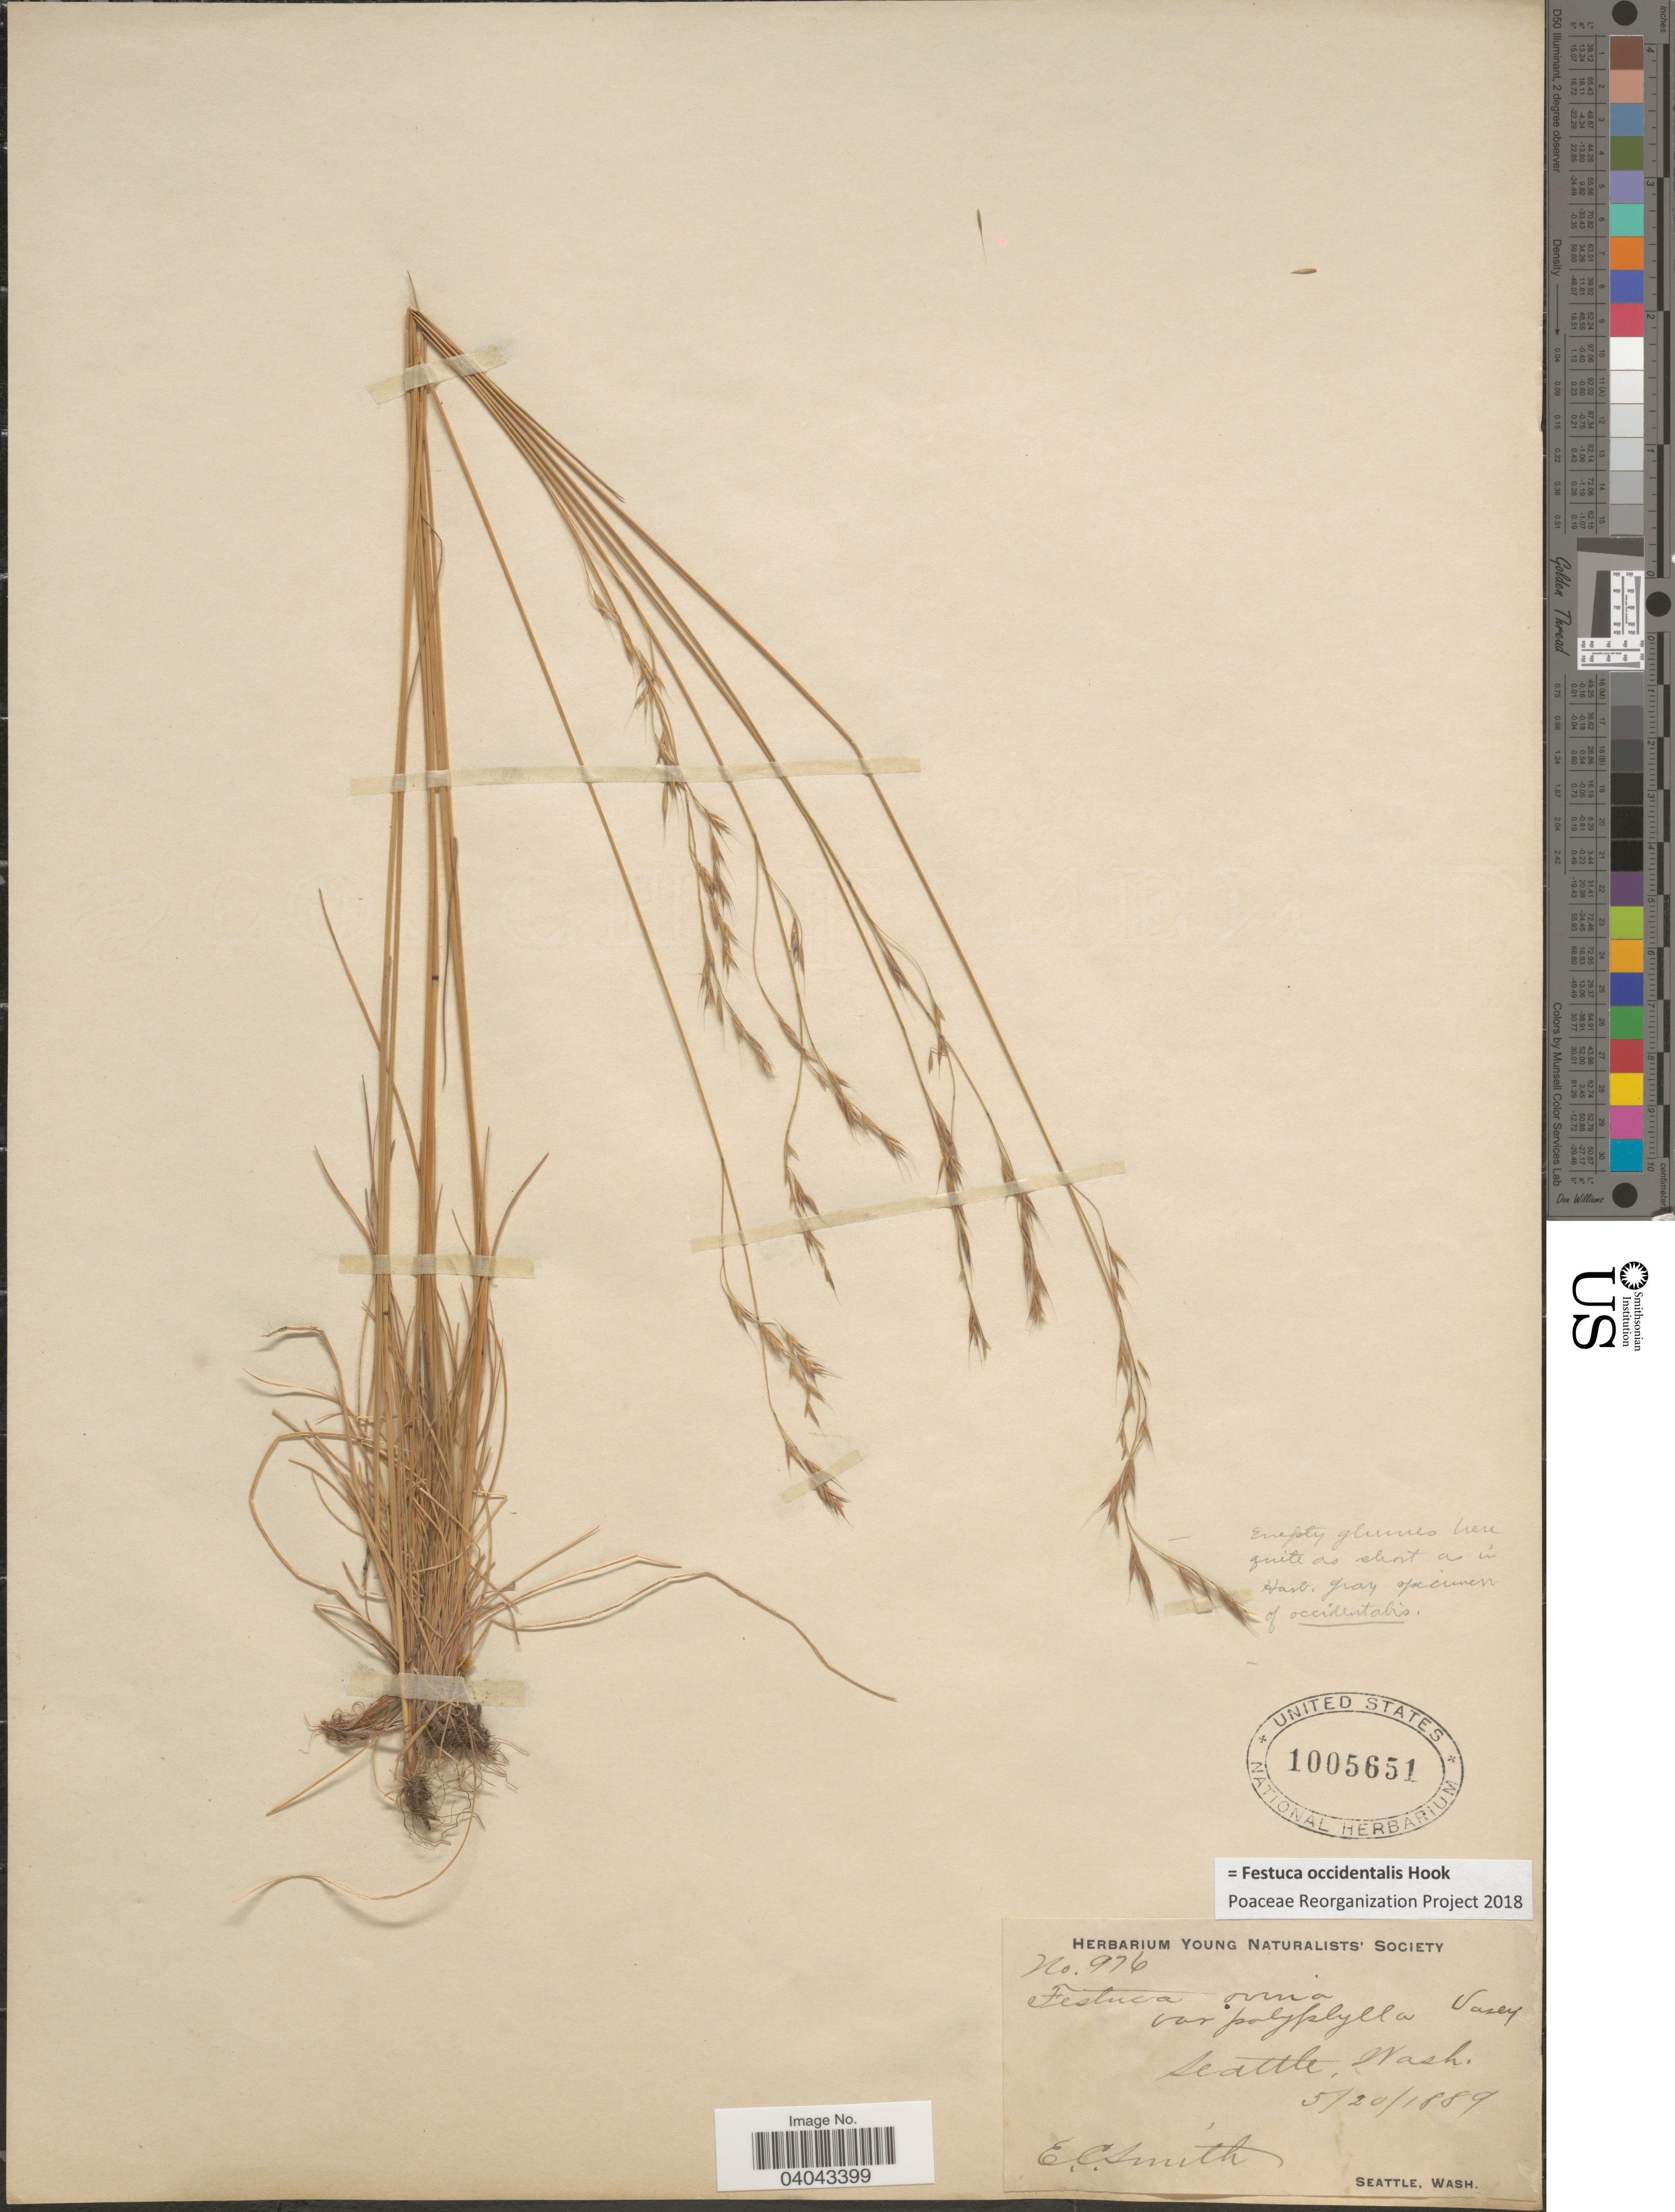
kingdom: Plantae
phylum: Tracheophyta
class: Liliopsida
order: Poales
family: Poaceae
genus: Festuca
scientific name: Festuca occidentalis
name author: Hook.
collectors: E. Smith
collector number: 976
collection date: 1889-05-20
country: United States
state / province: Washington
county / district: King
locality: Seattle.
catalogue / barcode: US 1005651